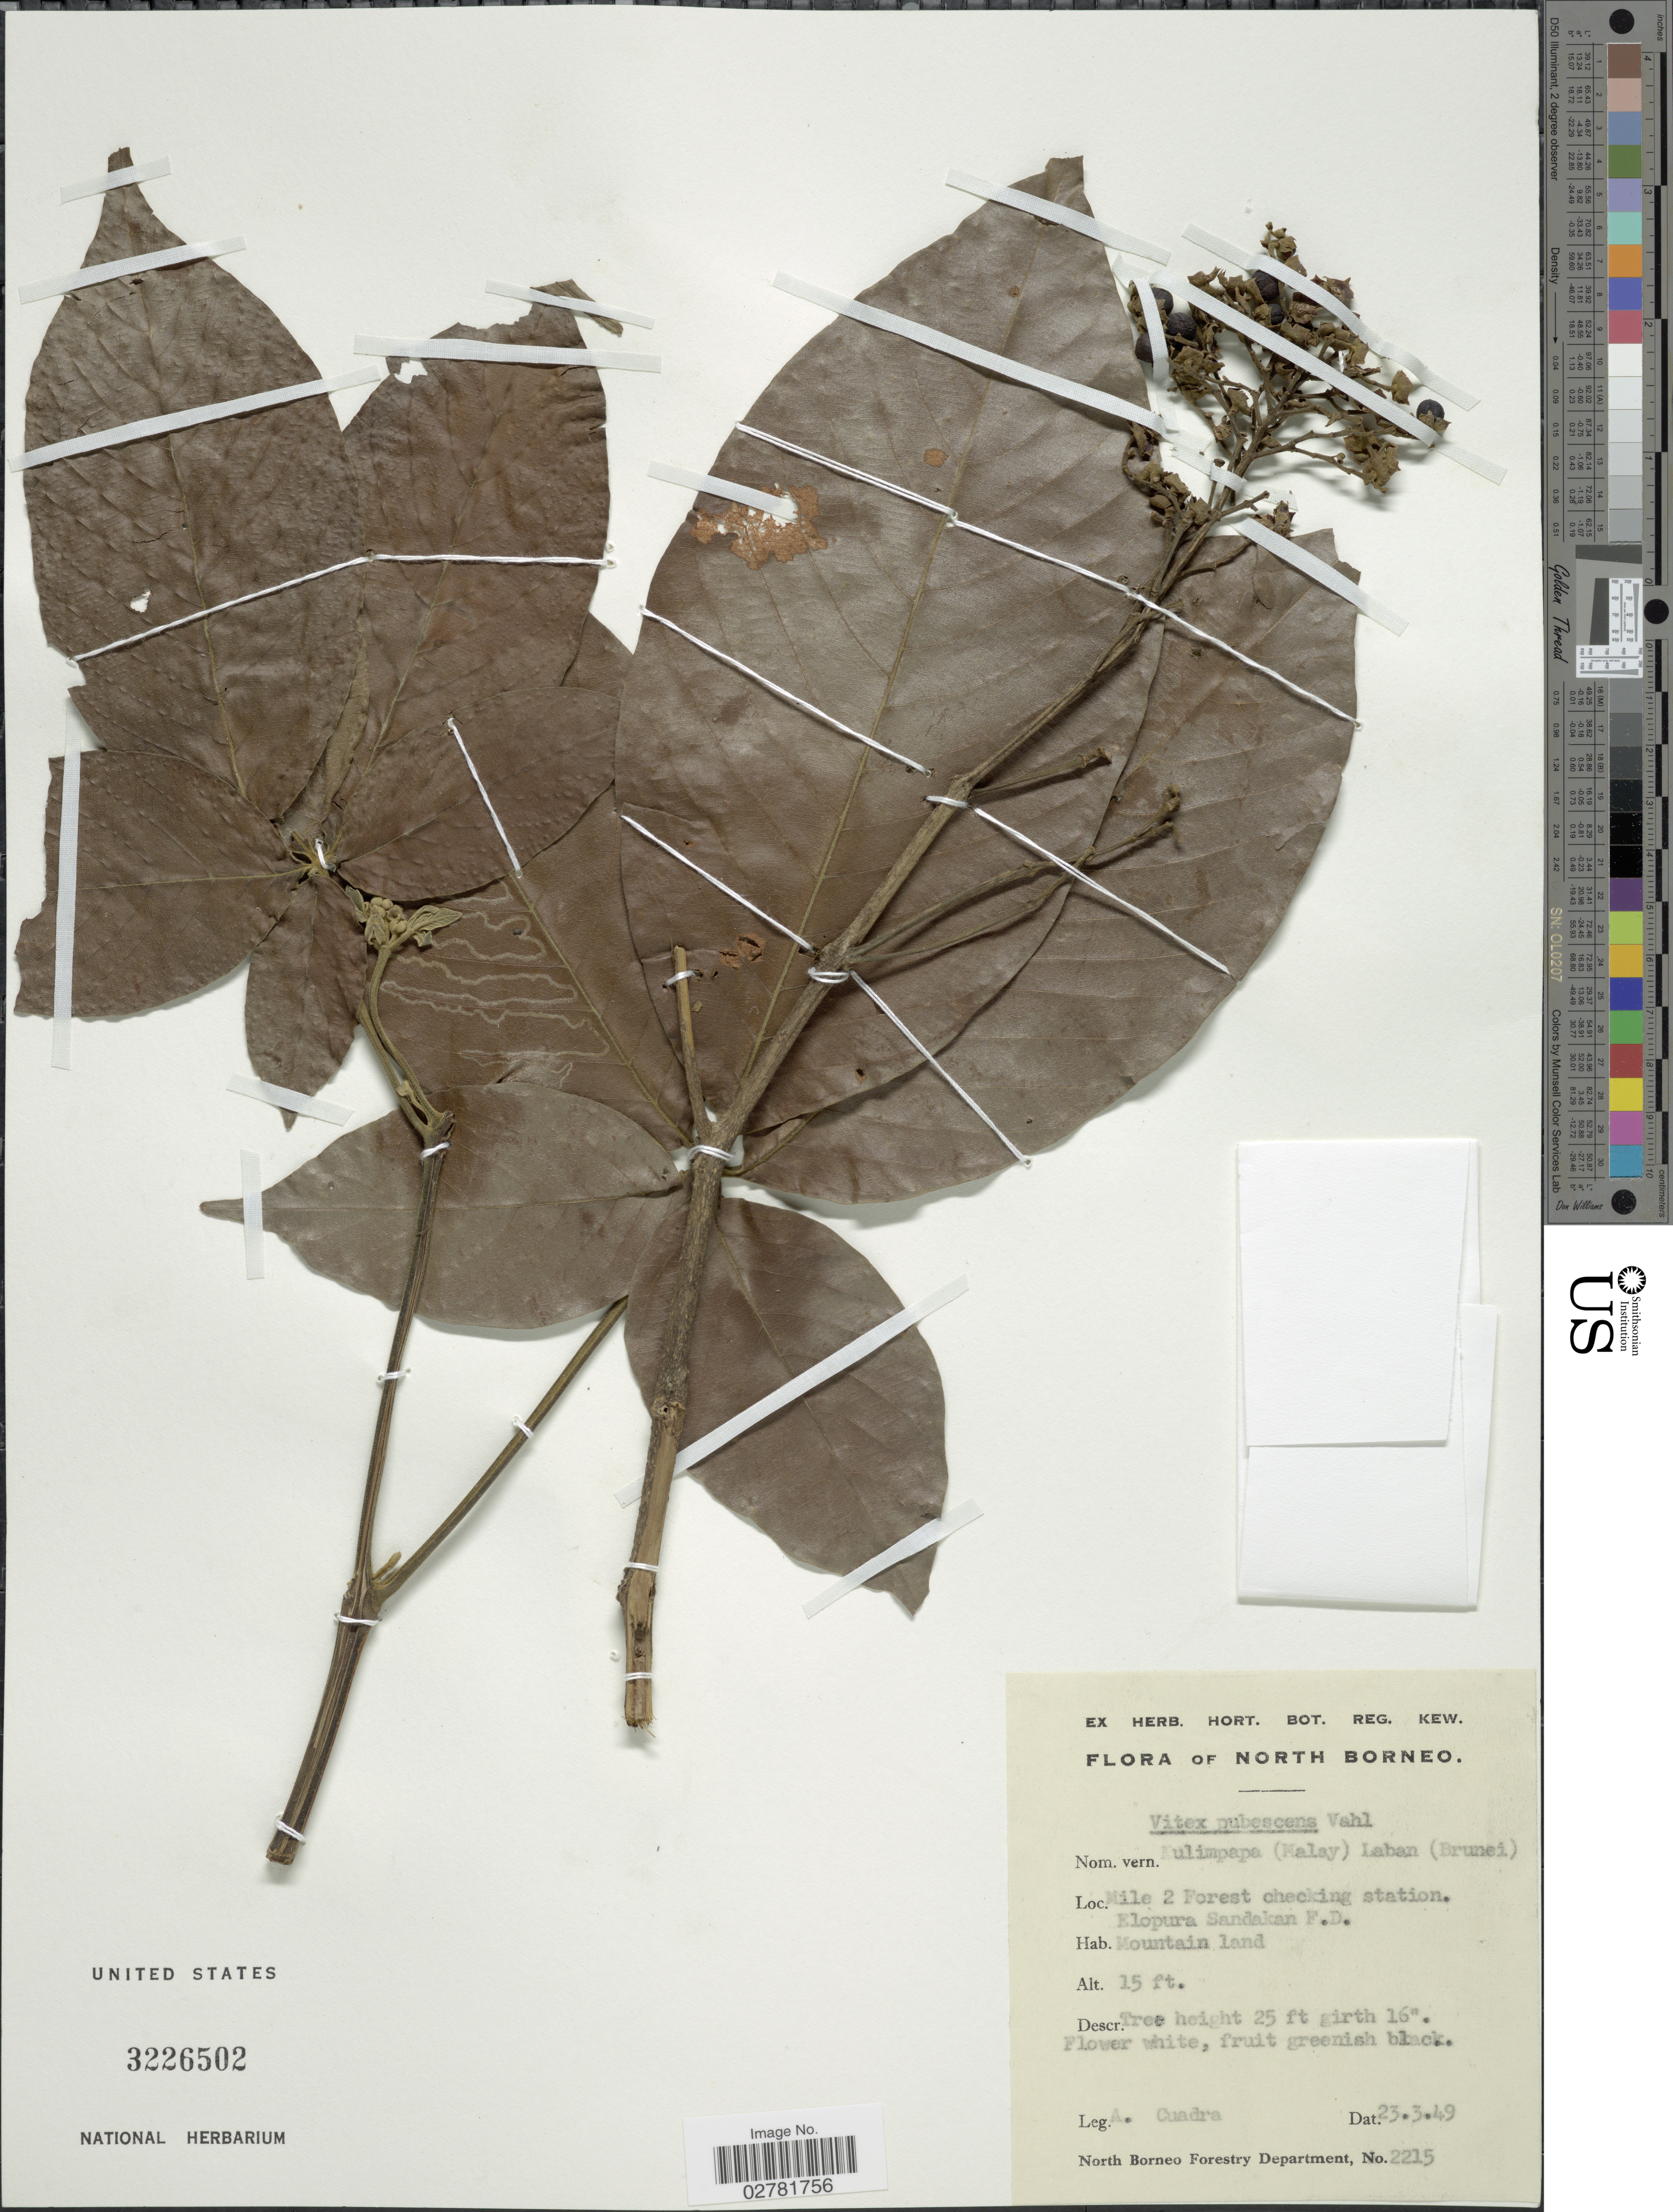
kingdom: Plantae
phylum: Tracheophyta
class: Magnoliopsida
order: Lamiales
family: Lamiaceae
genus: Vitex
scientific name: Vitex pubescens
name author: Vahl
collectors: A. Cuadra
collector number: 2215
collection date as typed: Transcribed d/m/y: 23/3/49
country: Malaysia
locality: North Borneo. Mile 2 Forest checking station. Elopura Sandakan F.D. Mountain land.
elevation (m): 5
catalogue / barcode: US 3226502